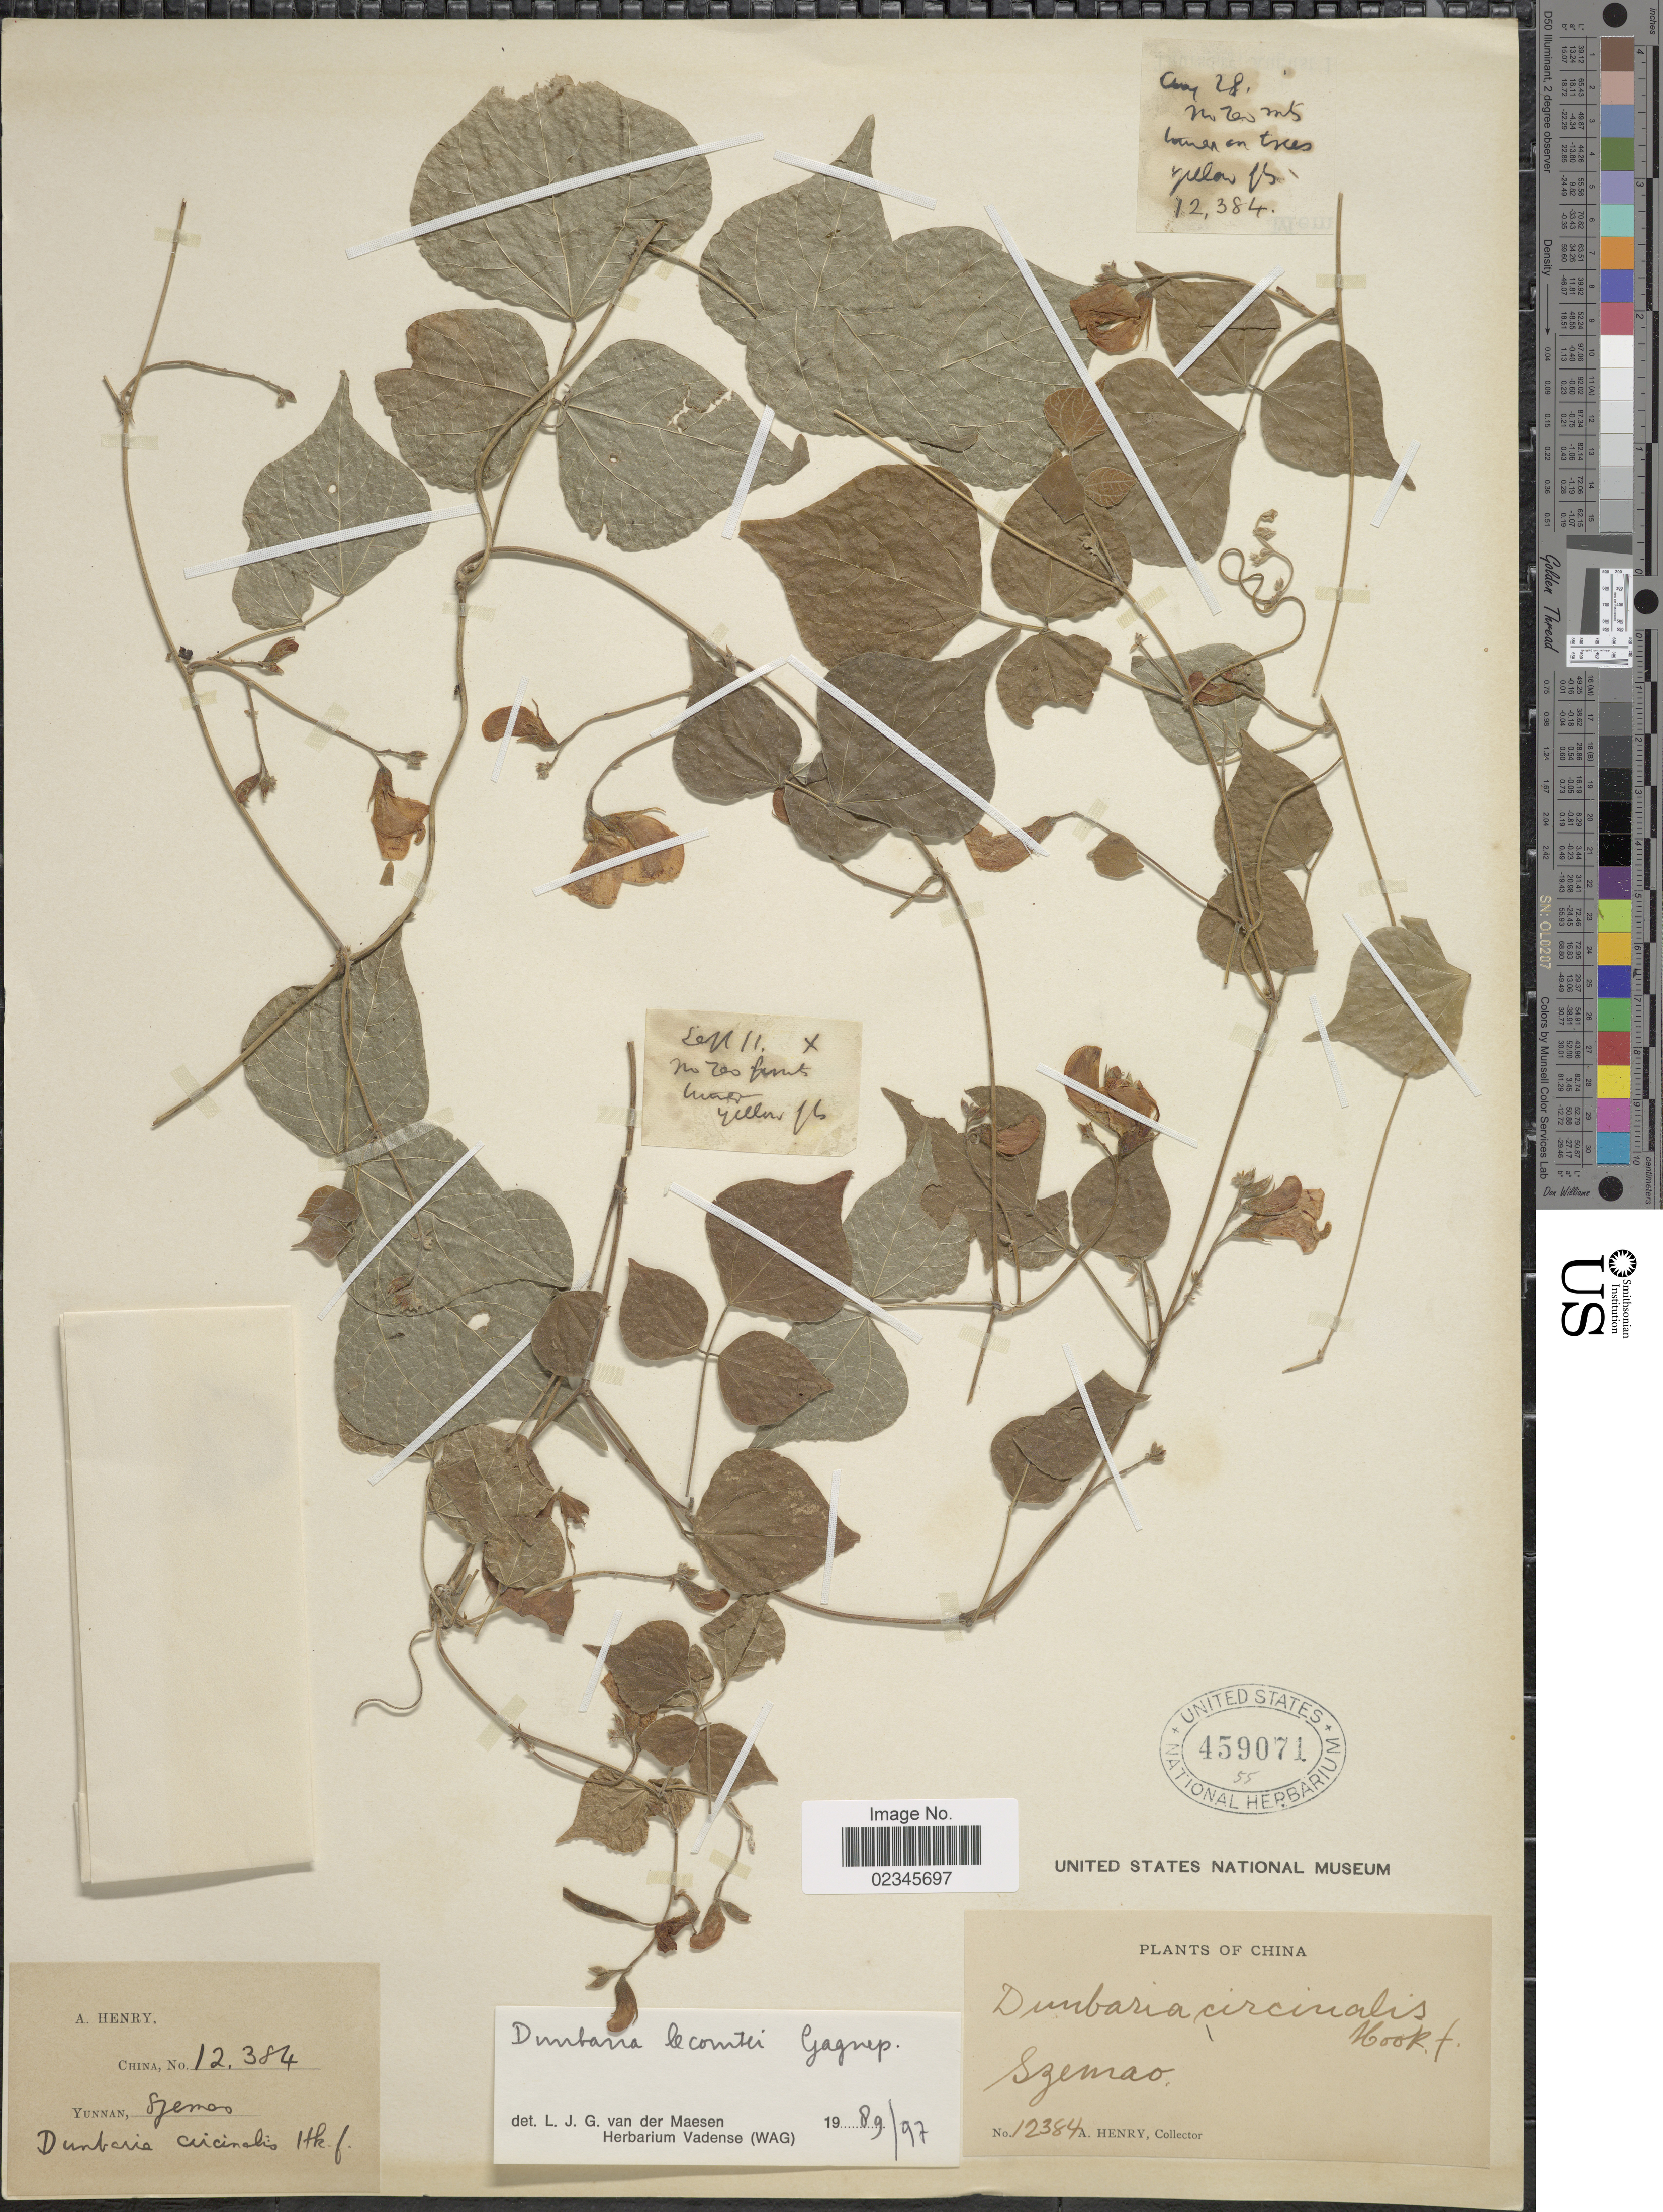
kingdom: Plantae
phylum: Tracheophyta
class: Magnoliopsida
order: Fabales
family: Fabaceae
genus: Dunbaria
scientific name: Dunbaria lecomtei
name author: Gagnep.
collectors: A. Henry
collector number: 12384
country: China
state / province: Yunnan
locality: Szemao.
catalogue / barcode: US 459071